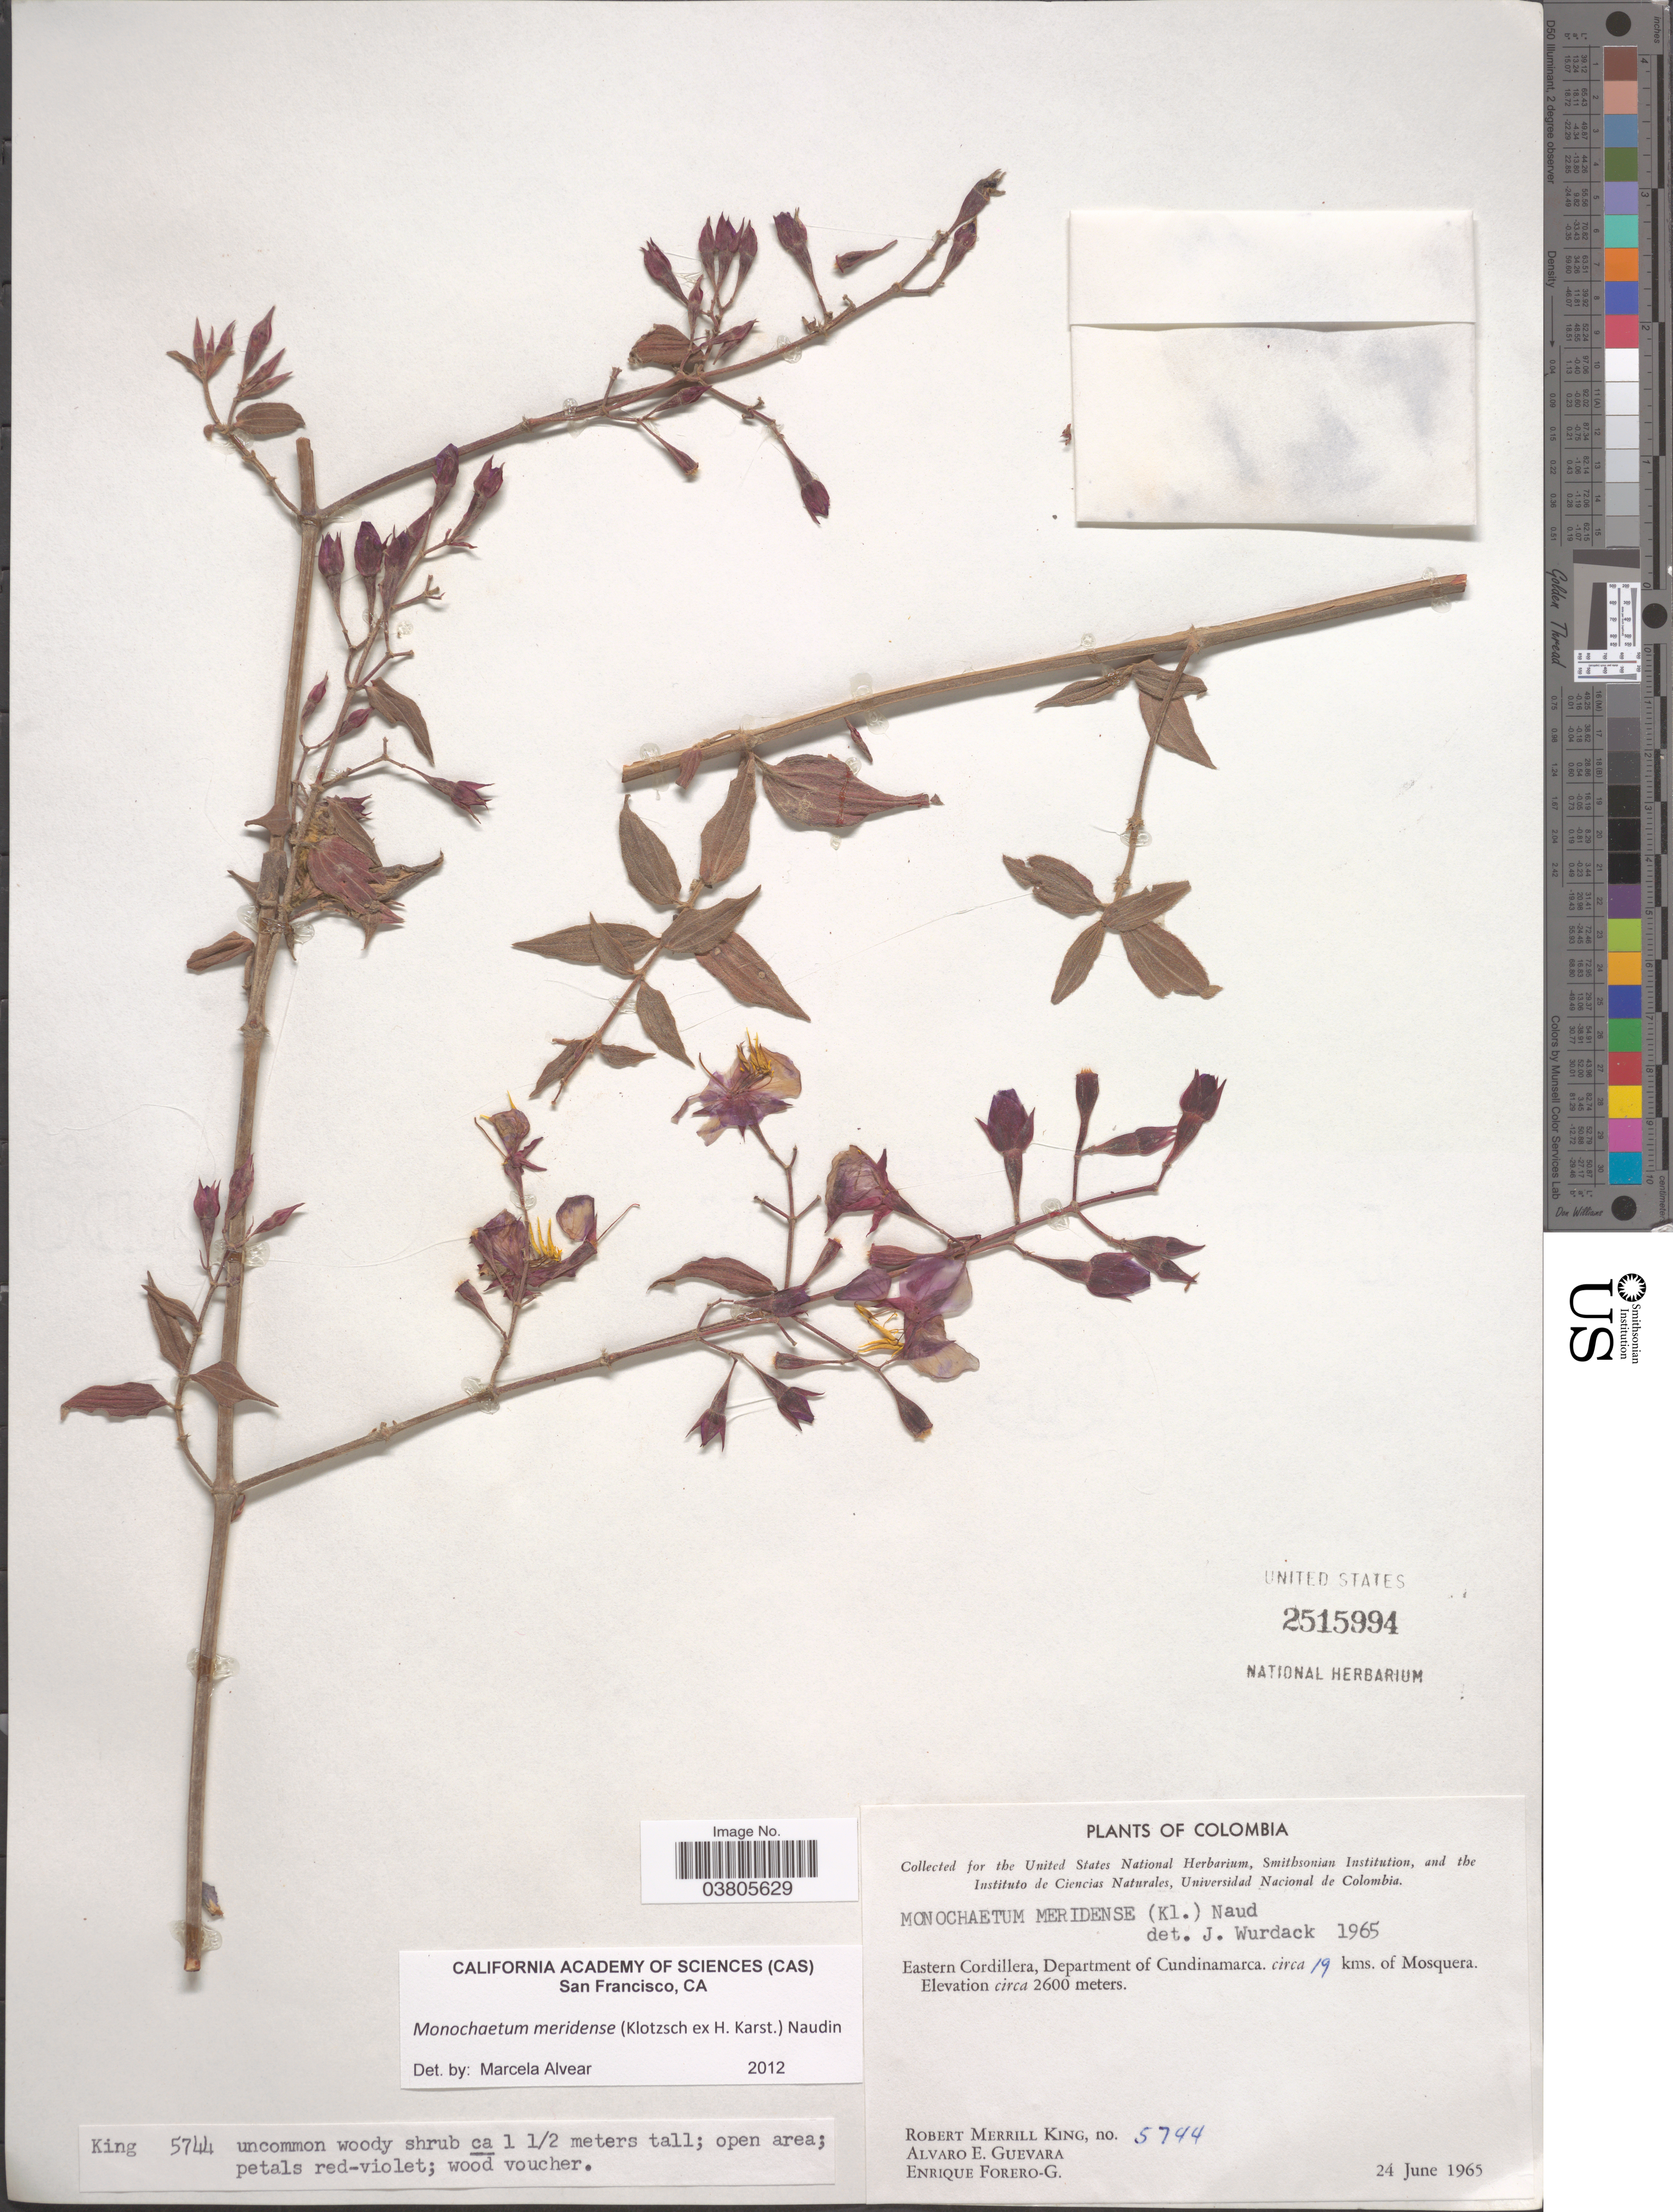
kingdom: Plantae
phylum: Tracheophyta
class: Magnoliopsida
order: Myrtales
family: Melastomataceae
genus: Monochaetum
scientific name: Monochaetum meridense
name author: (H. Karst.) Naudin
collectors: R. M. King, A. E. Guevara & E. Forero G.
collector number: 5744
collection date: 1965-06-24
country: Colombia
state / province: Cundinamarca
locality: Eastern Cordillera, Department of Cundinamarca. circa 19 kms. of Mosquera.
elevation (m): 2600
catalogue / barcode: US 2515994